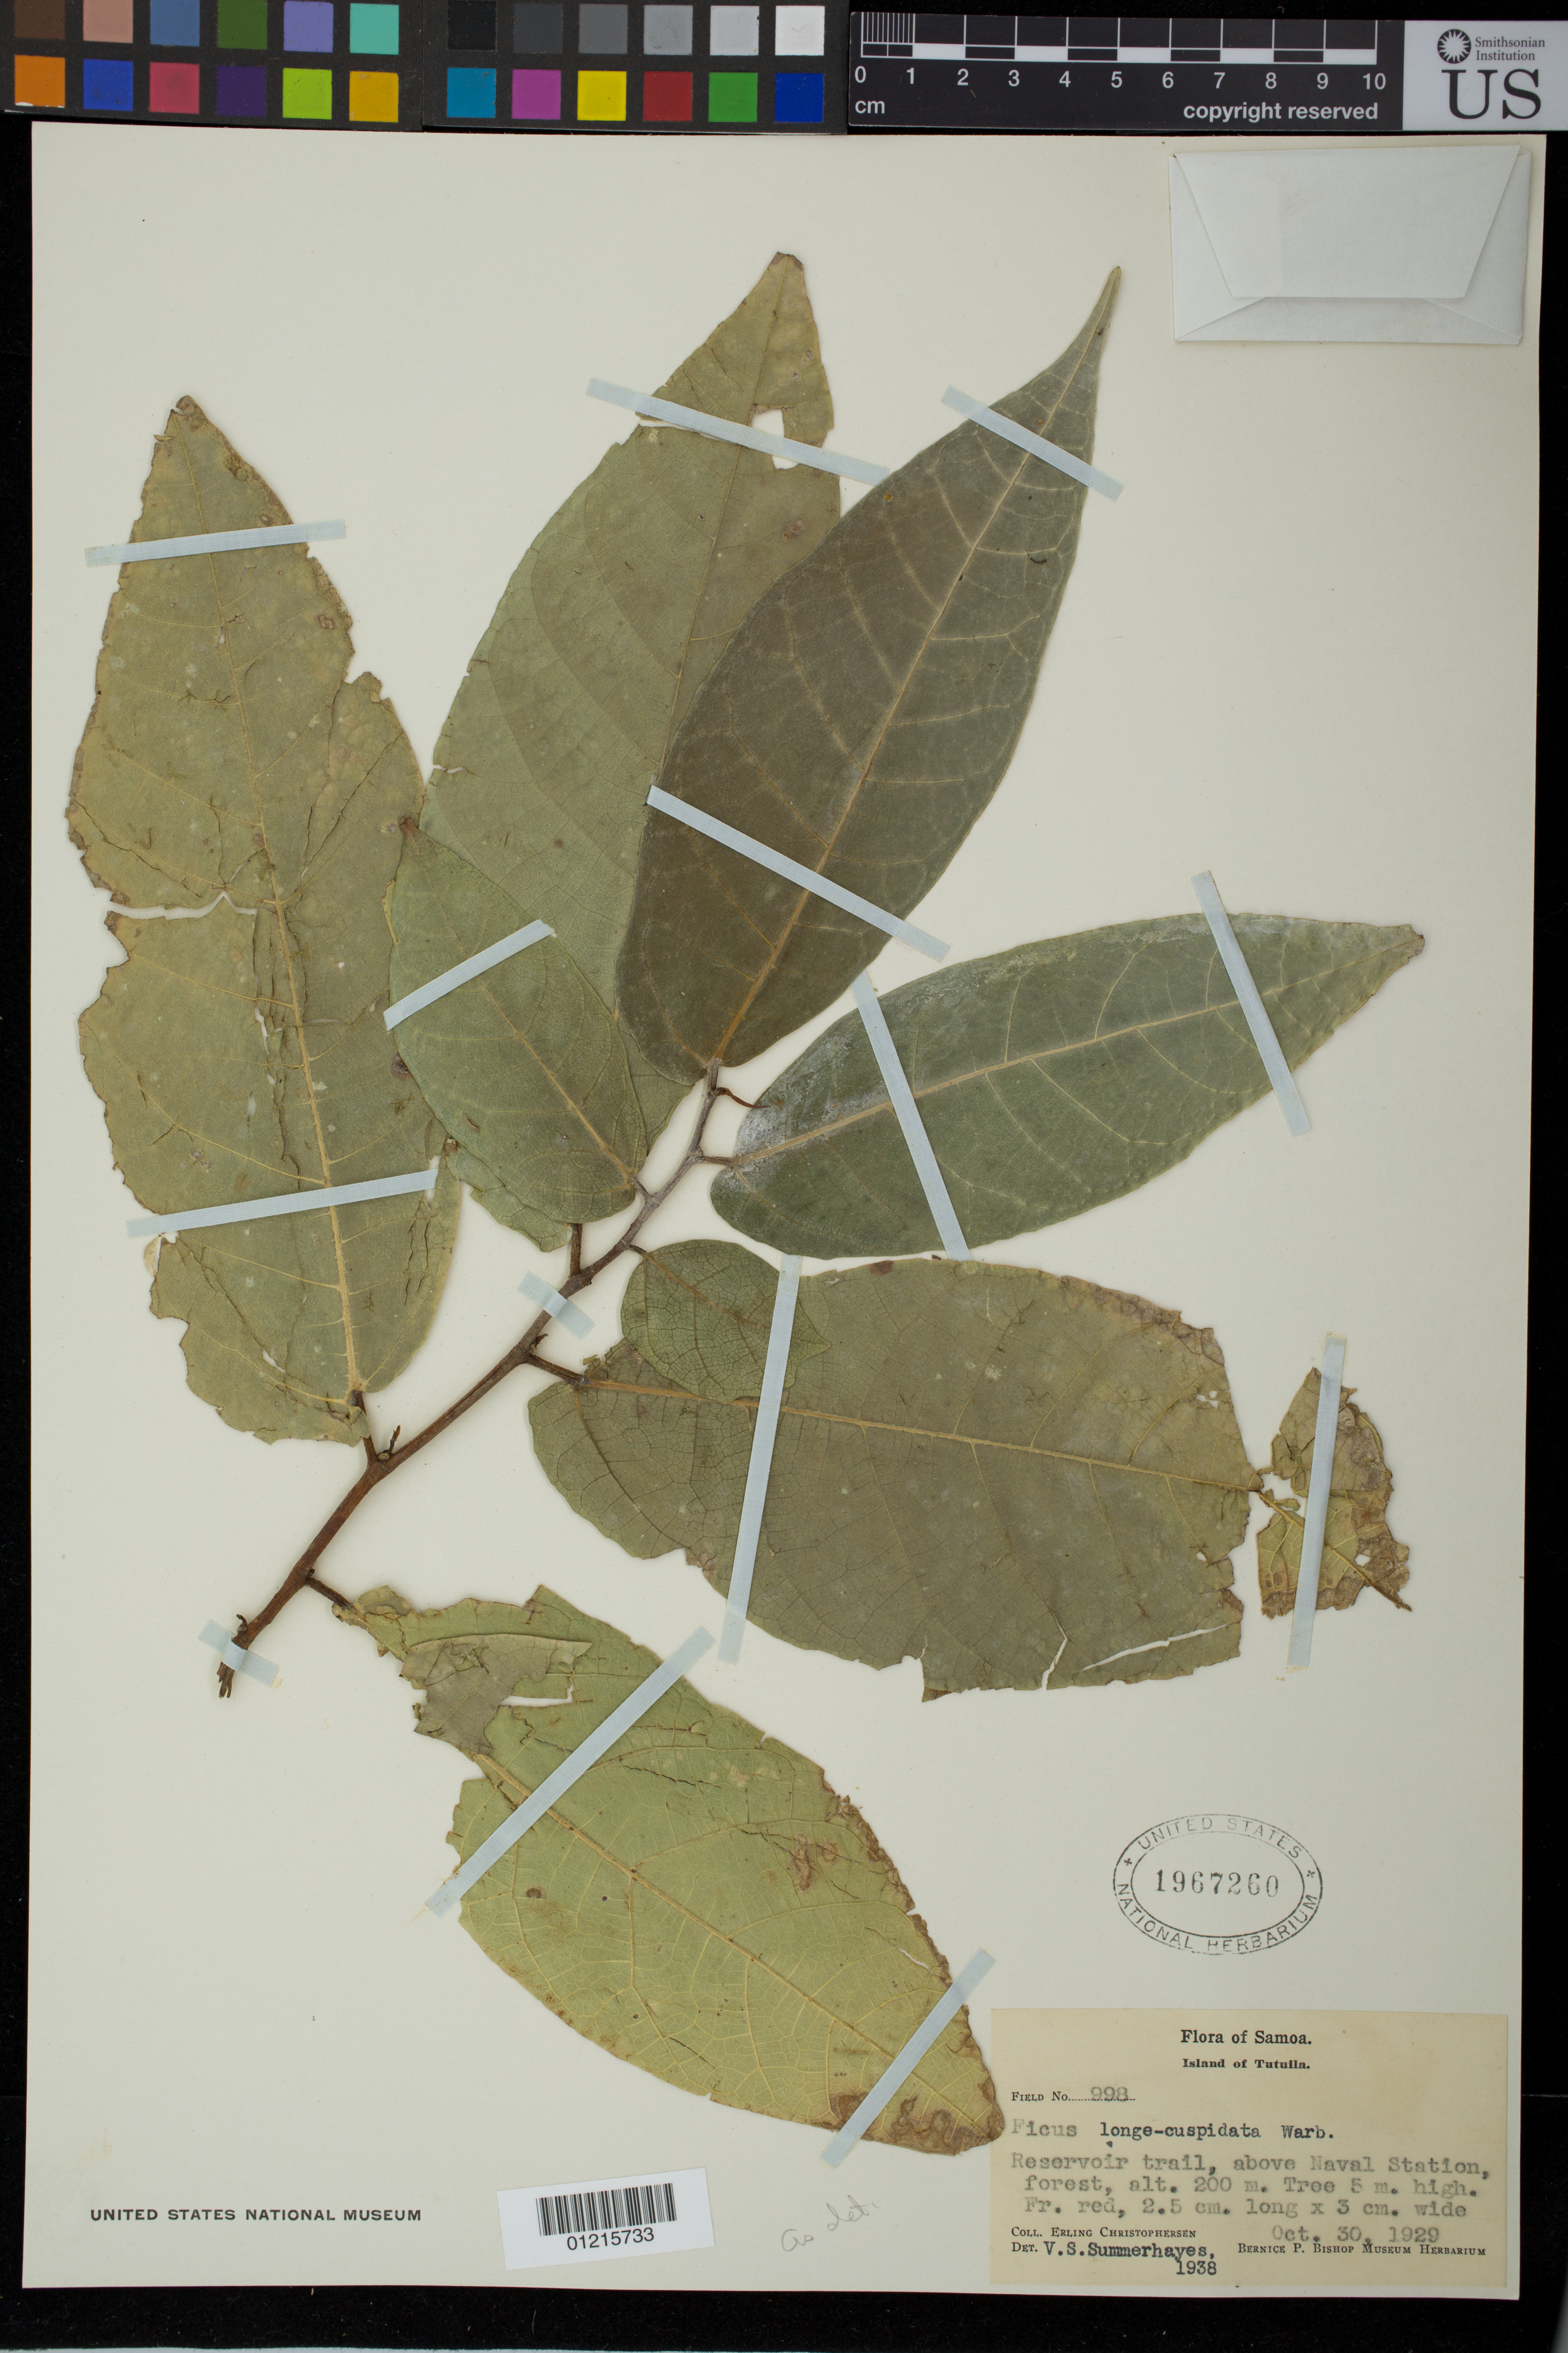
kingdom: Plantae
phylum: Tracheophyta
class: Magnoliopsida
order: Rosales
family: Moraceae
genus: Ficus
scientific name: Ficus longicuspidata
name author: Warb.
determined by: Summerhayes, V. S.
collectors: E. Christophersen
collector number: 998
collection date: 1929-10-30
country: American Samoa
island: Tutuila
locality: Reservoir trail, above naval station.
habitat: Forest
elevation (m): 200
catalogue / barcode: US 1967260